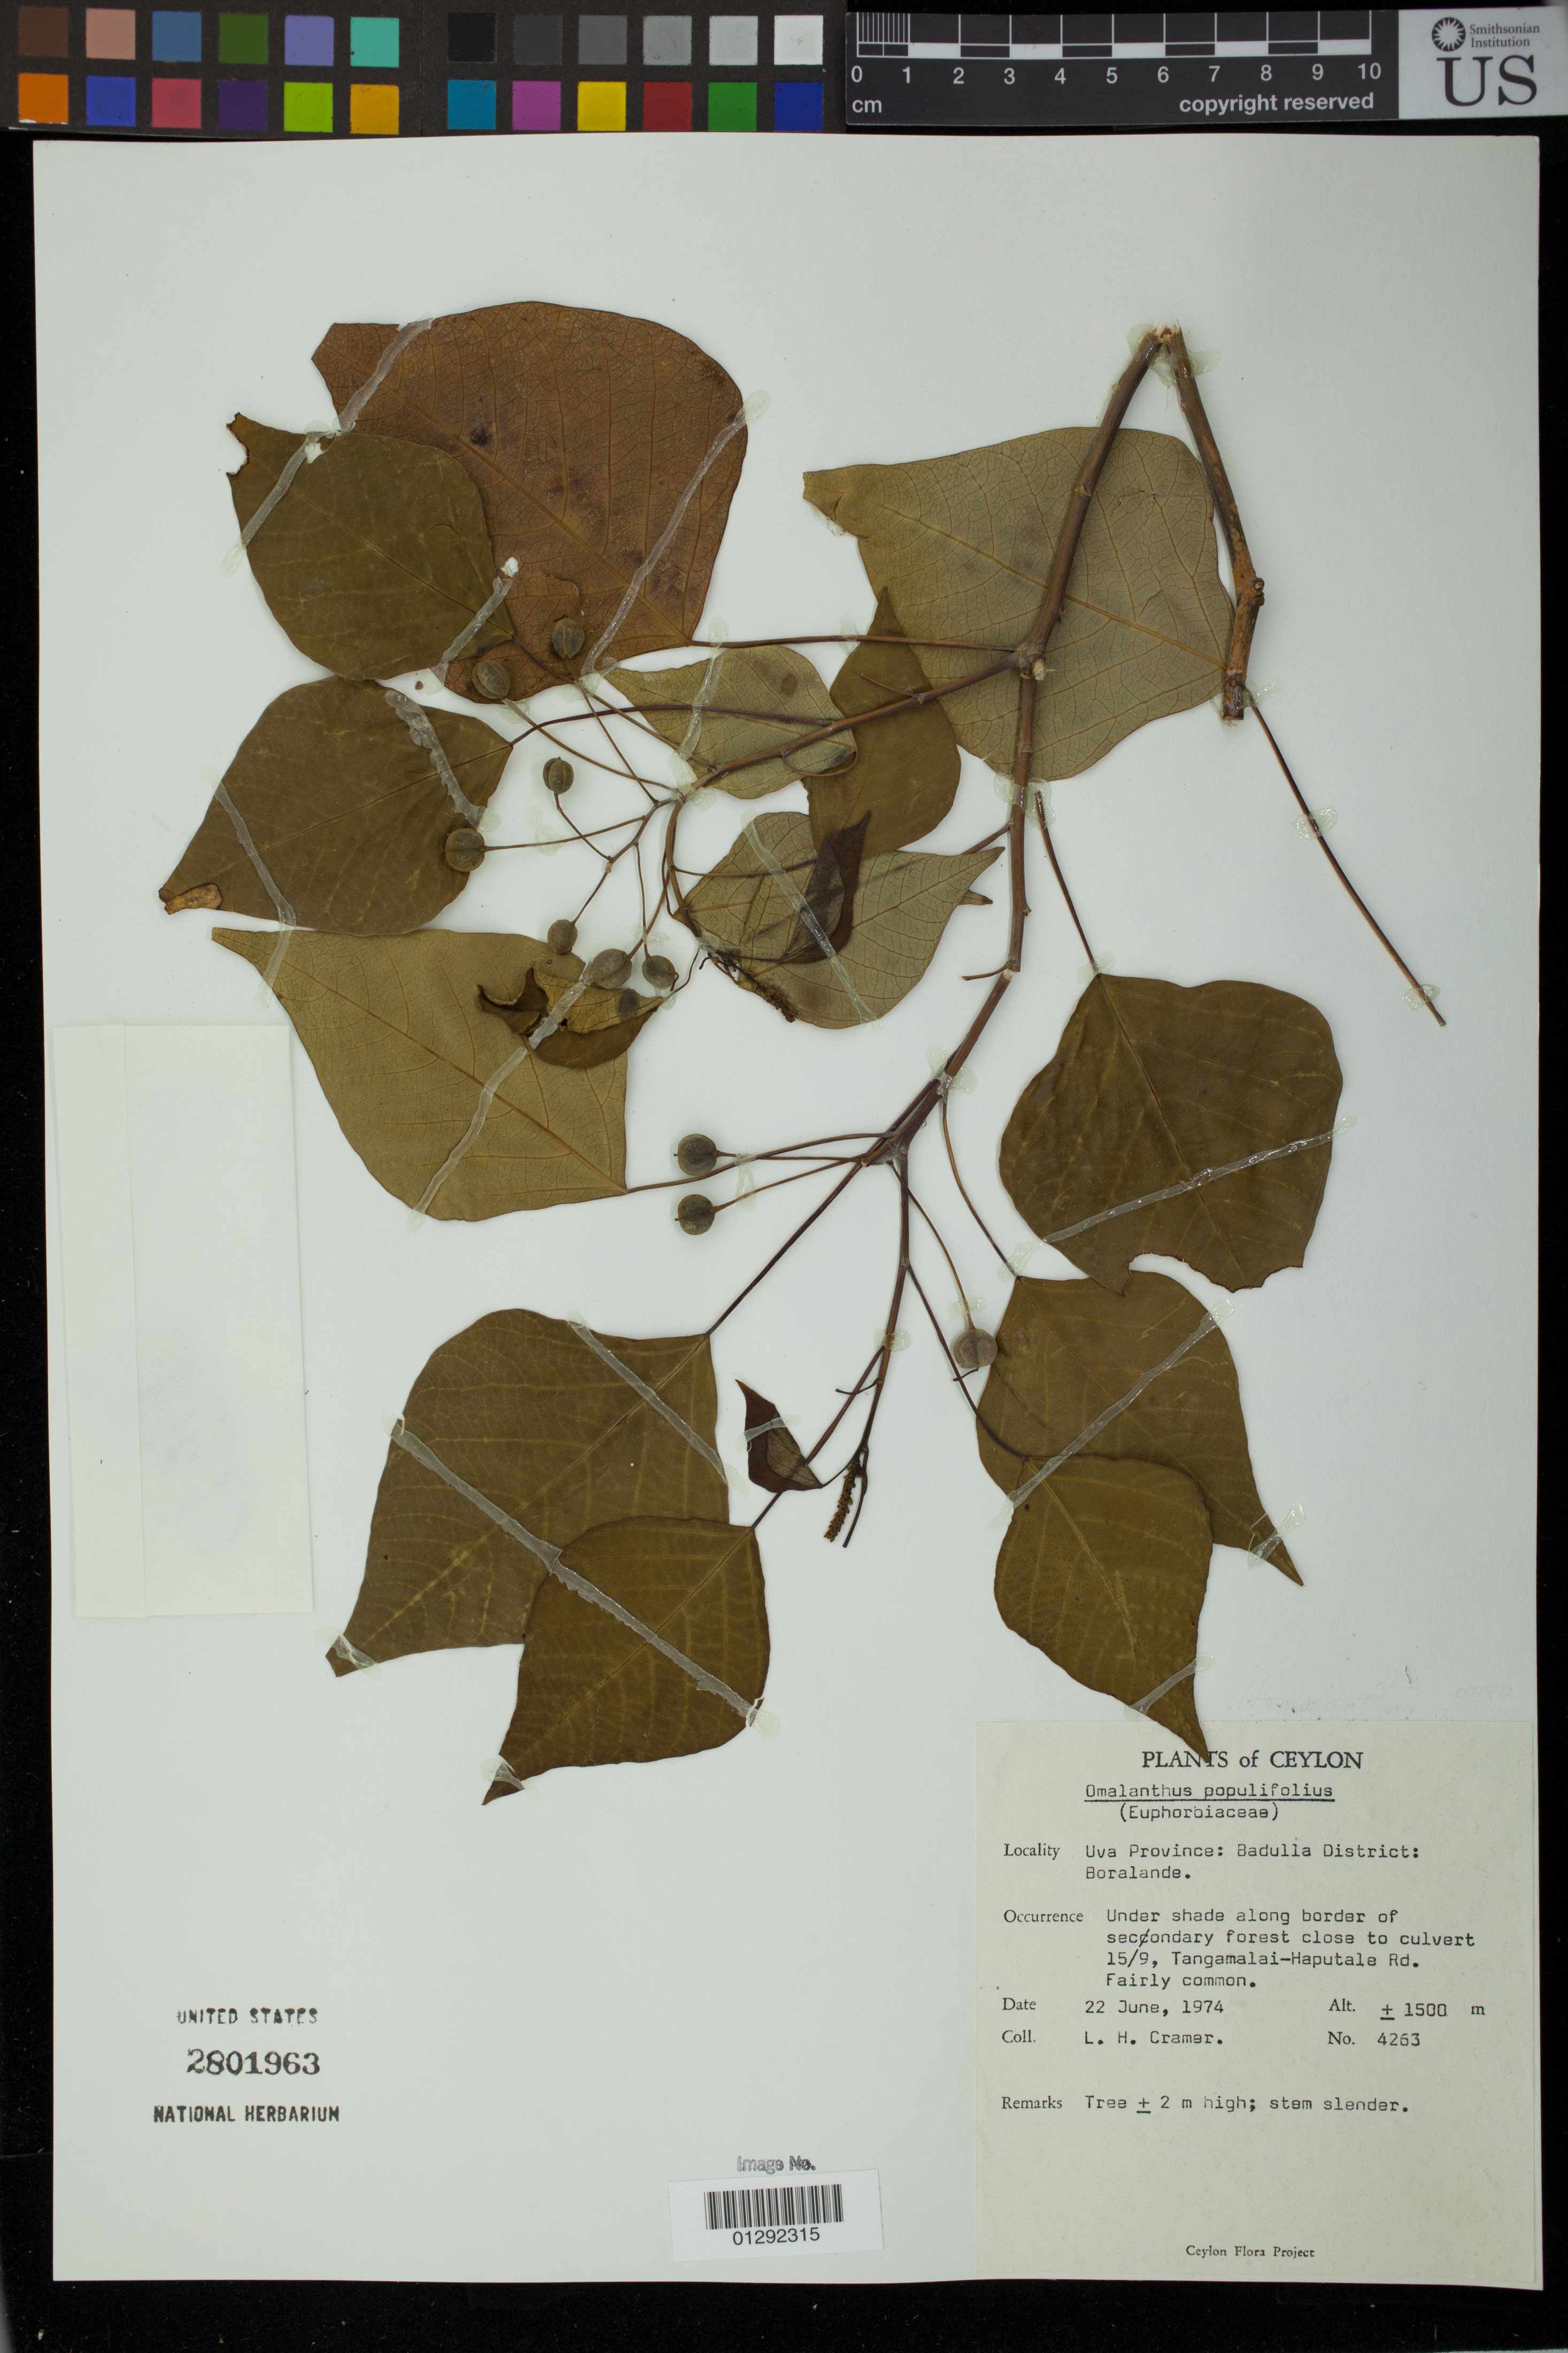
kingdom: Plantae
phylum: Tracheophyta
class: Magnoliopsida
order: Malpighiales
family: Euphorbiaceae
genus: Homalanthus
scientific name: Homalanthus populifolius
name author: Graham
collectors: L. H. Cramer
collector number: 4263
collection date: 1974-06-22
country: Sri Lanka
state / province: Uva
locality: Ceylon. Badulla District: Boralande.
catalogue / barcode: US 2801963